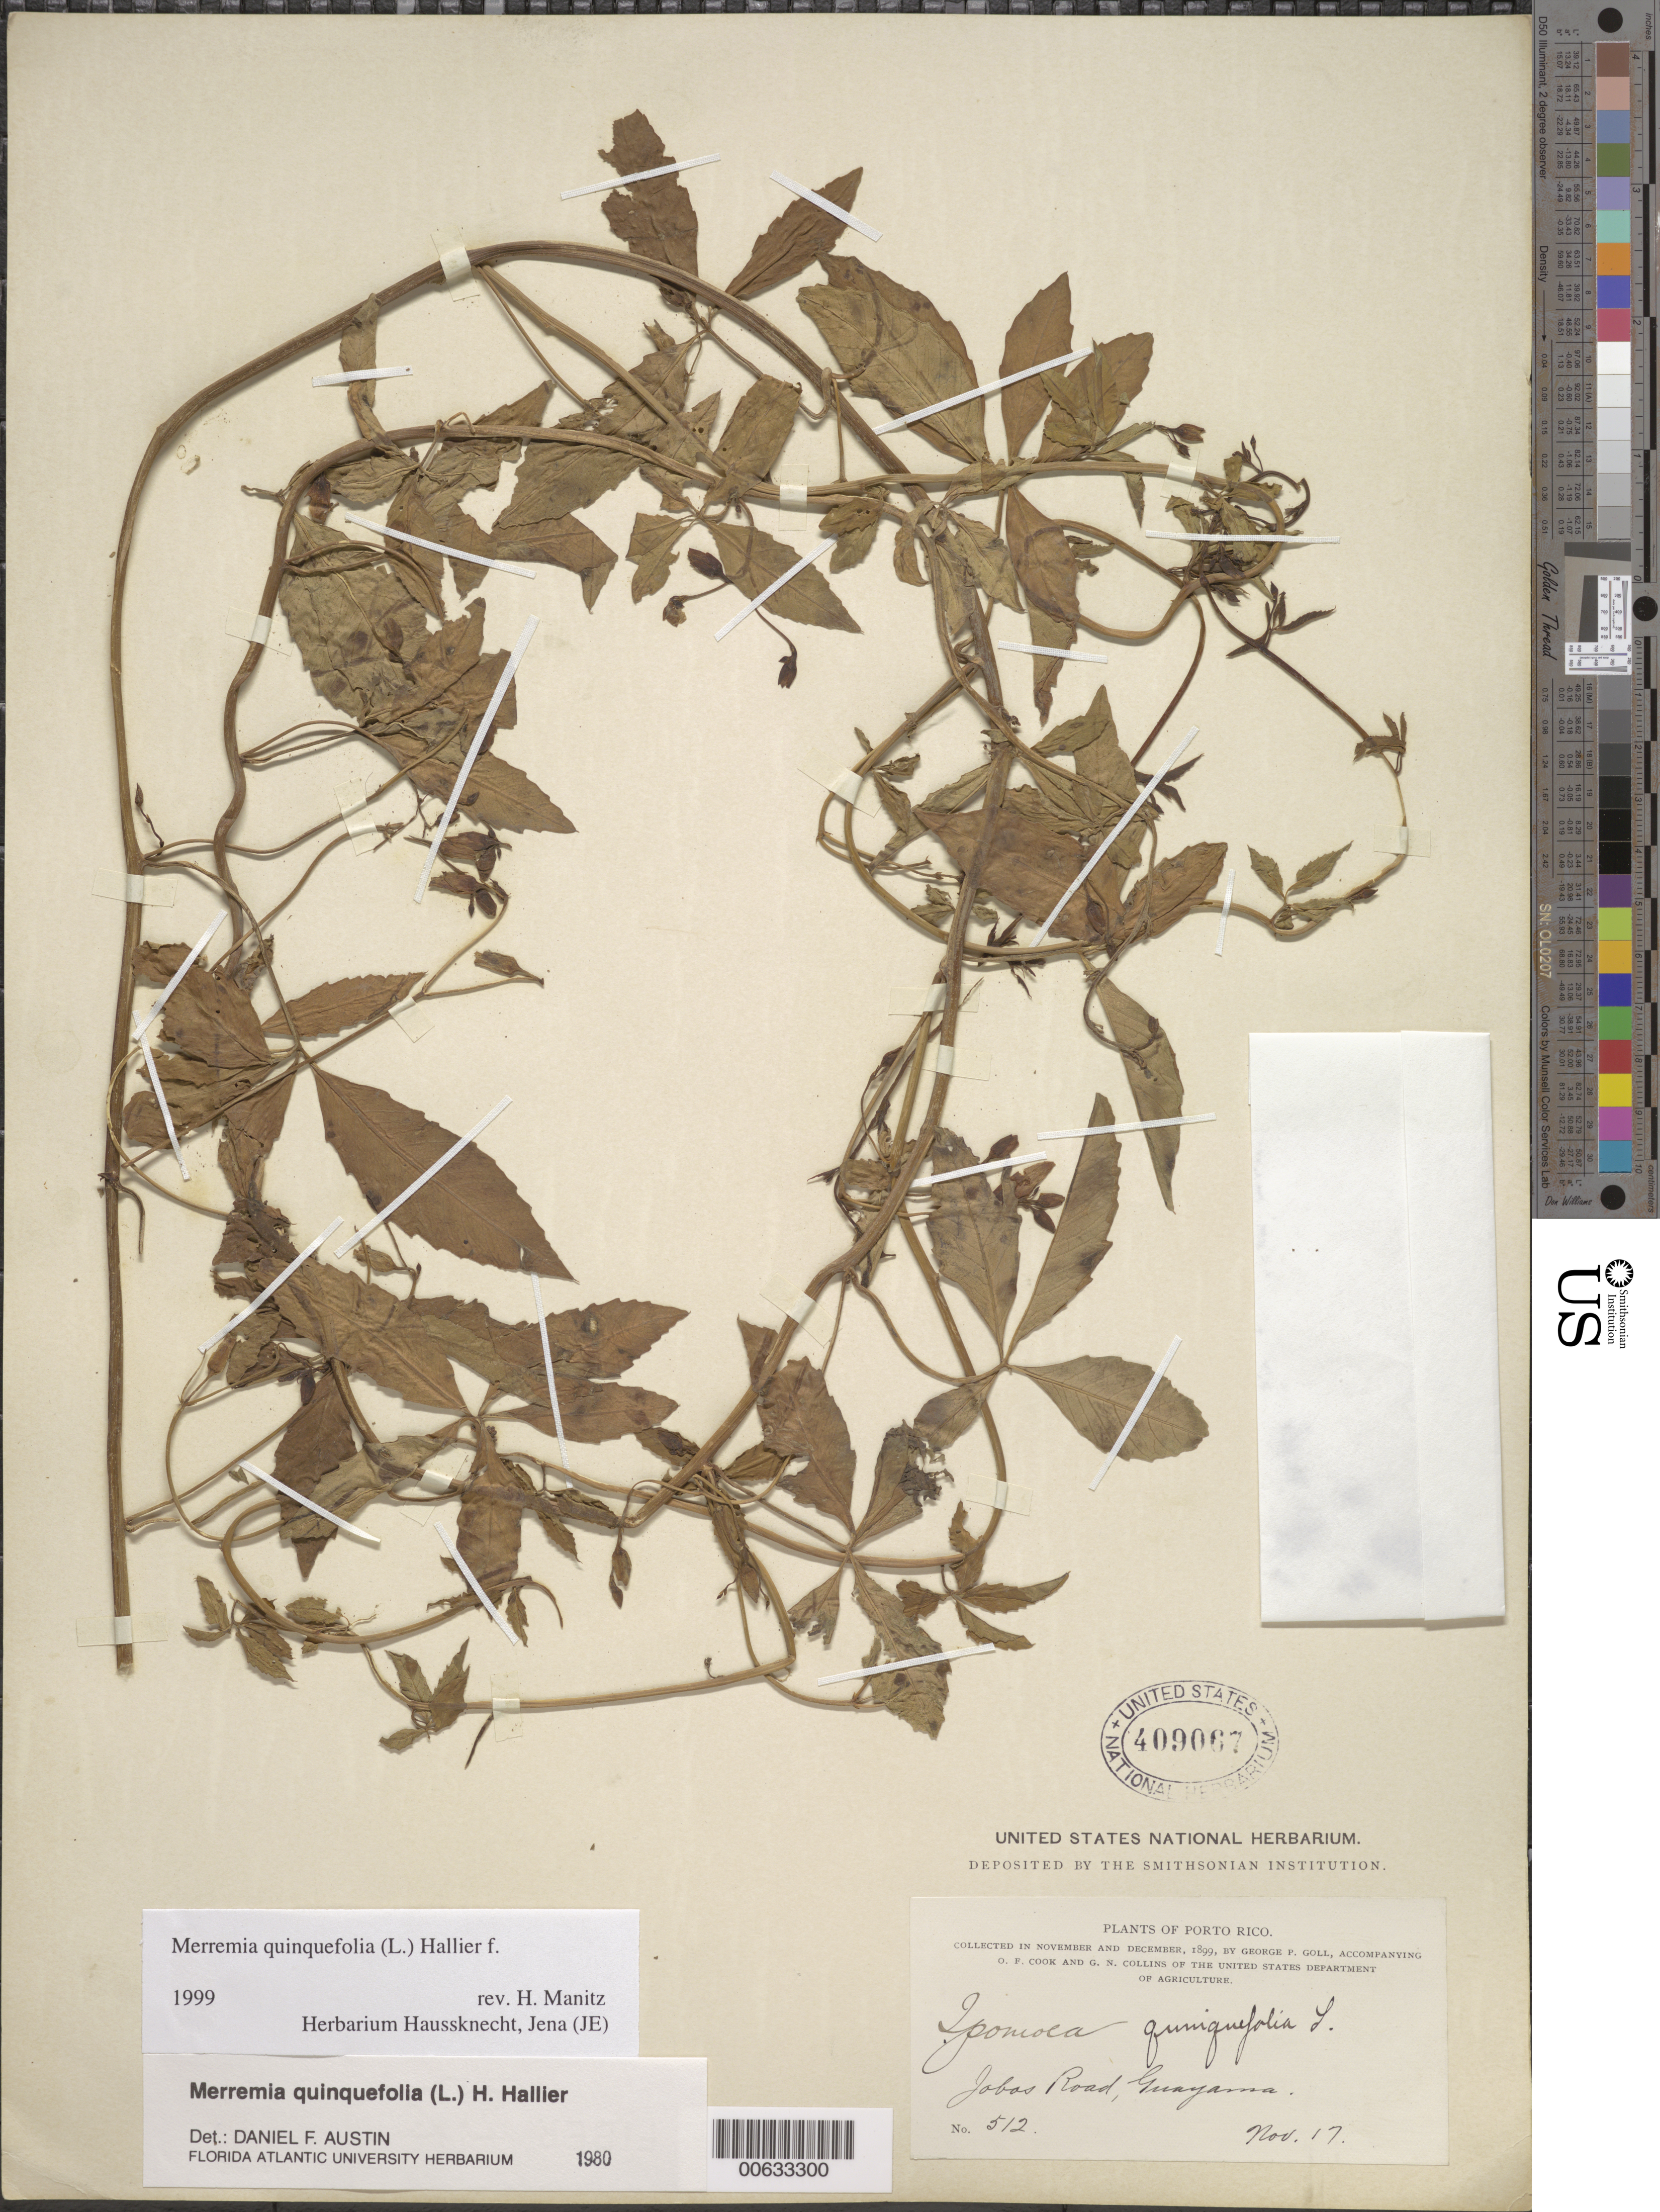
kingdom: Plantae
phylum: Tracheophyta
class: Magnoliopsida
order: Solanales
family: Convolvulaceae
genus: Distimake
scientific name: Distimake quinquefolius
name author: (L.) A. R. Simões & Staples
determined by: Strong, Mark T., (BOT), Smithsonian Institution - National Museum of Natural History (UNITED STATES)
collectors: G. Poll, O. F. Cook & G. Collins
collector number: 512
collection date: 1899-11-17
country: Puerto Rico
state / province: Guayama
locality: Porto Rico, Jobas Road.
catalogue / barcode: US 409067